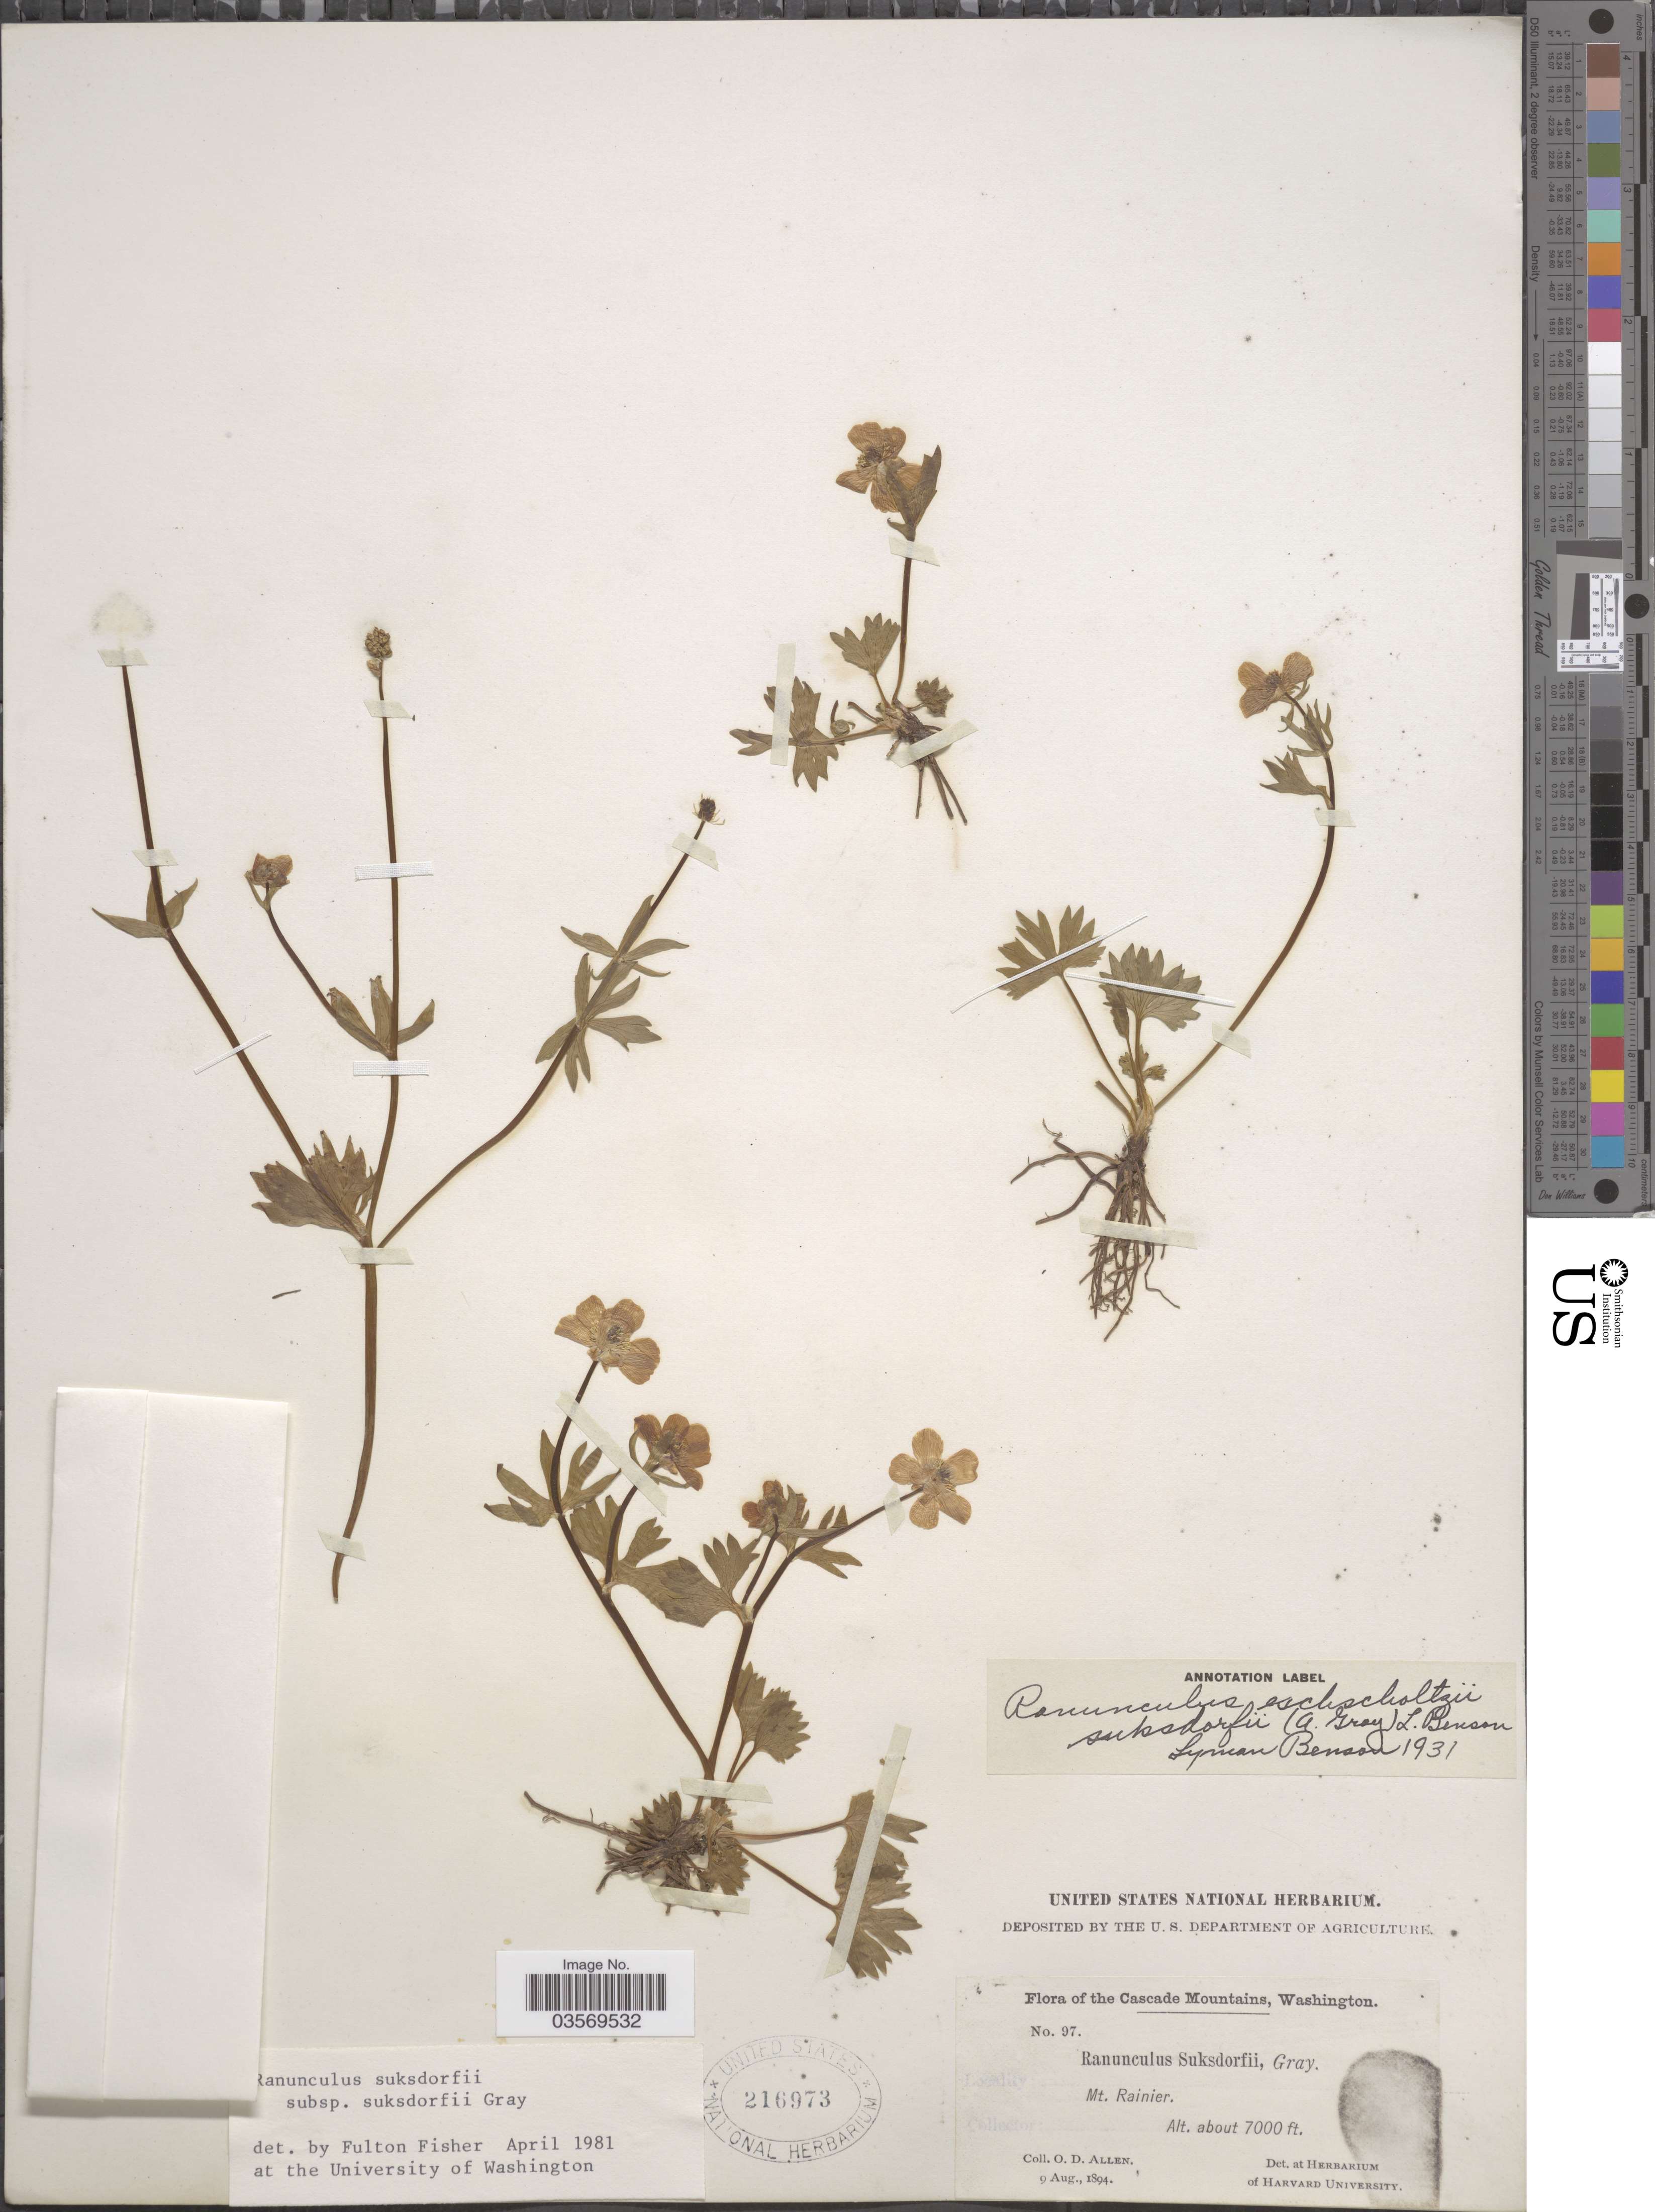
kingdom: Plantae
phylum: Tracheophyta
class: Magnoliopsida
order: Ranunculales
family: Ranunculaceae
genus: Ranunculus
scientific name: Ranunculus suksdorfii var. suksdorfii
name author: A. Gray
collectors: O. D. Allen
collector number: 97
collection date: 1894-08-09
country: United States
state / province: Washington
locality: The Cascade Mountains. Mt. Rainier.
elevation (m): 2134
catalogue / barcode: US 216973